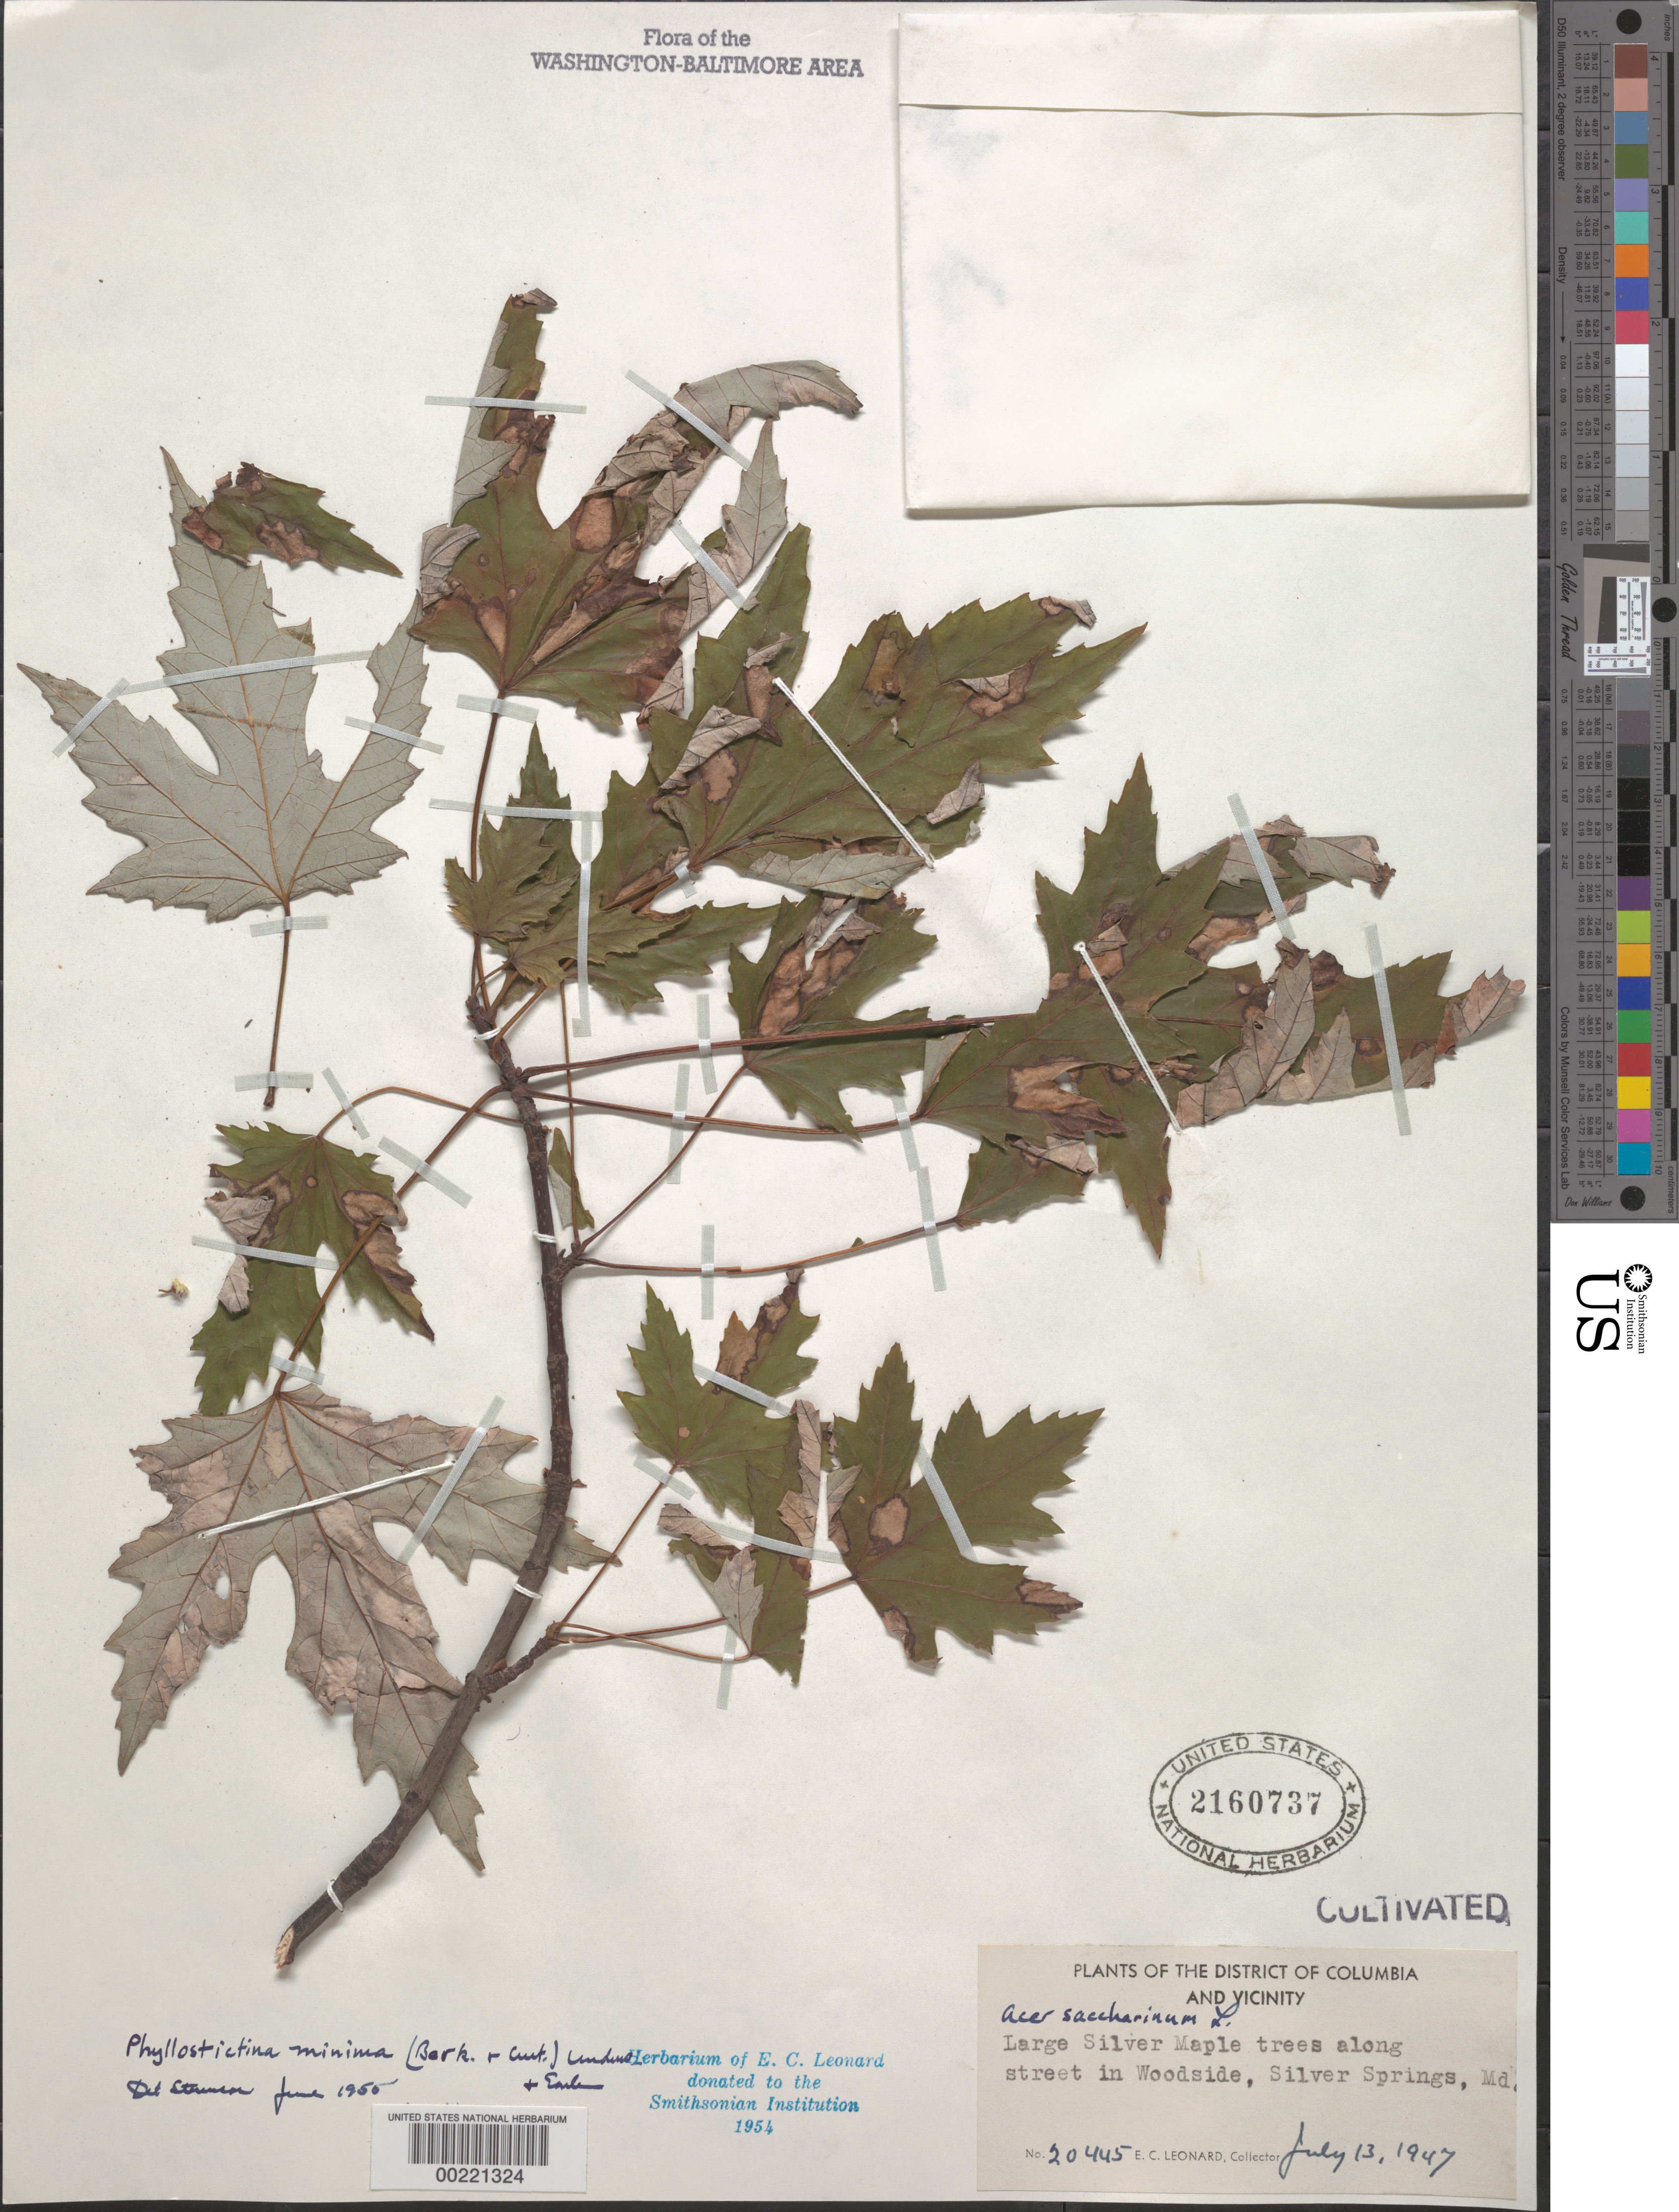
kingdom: Plantae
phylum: Tracheophyta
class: Magnoliopsida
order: Sapindales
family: Sapindaceae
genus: Acer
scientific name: Acer saccharinum subsp. floridanum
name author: (Chapm.) Wesm.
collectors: E. C. Leonard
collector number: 20445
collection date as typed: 13 Jul 1947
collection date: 1947-07-13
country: United States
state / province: Maryland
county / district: Montgomery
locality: Silver Spring, woodside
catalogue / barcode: US 2160737